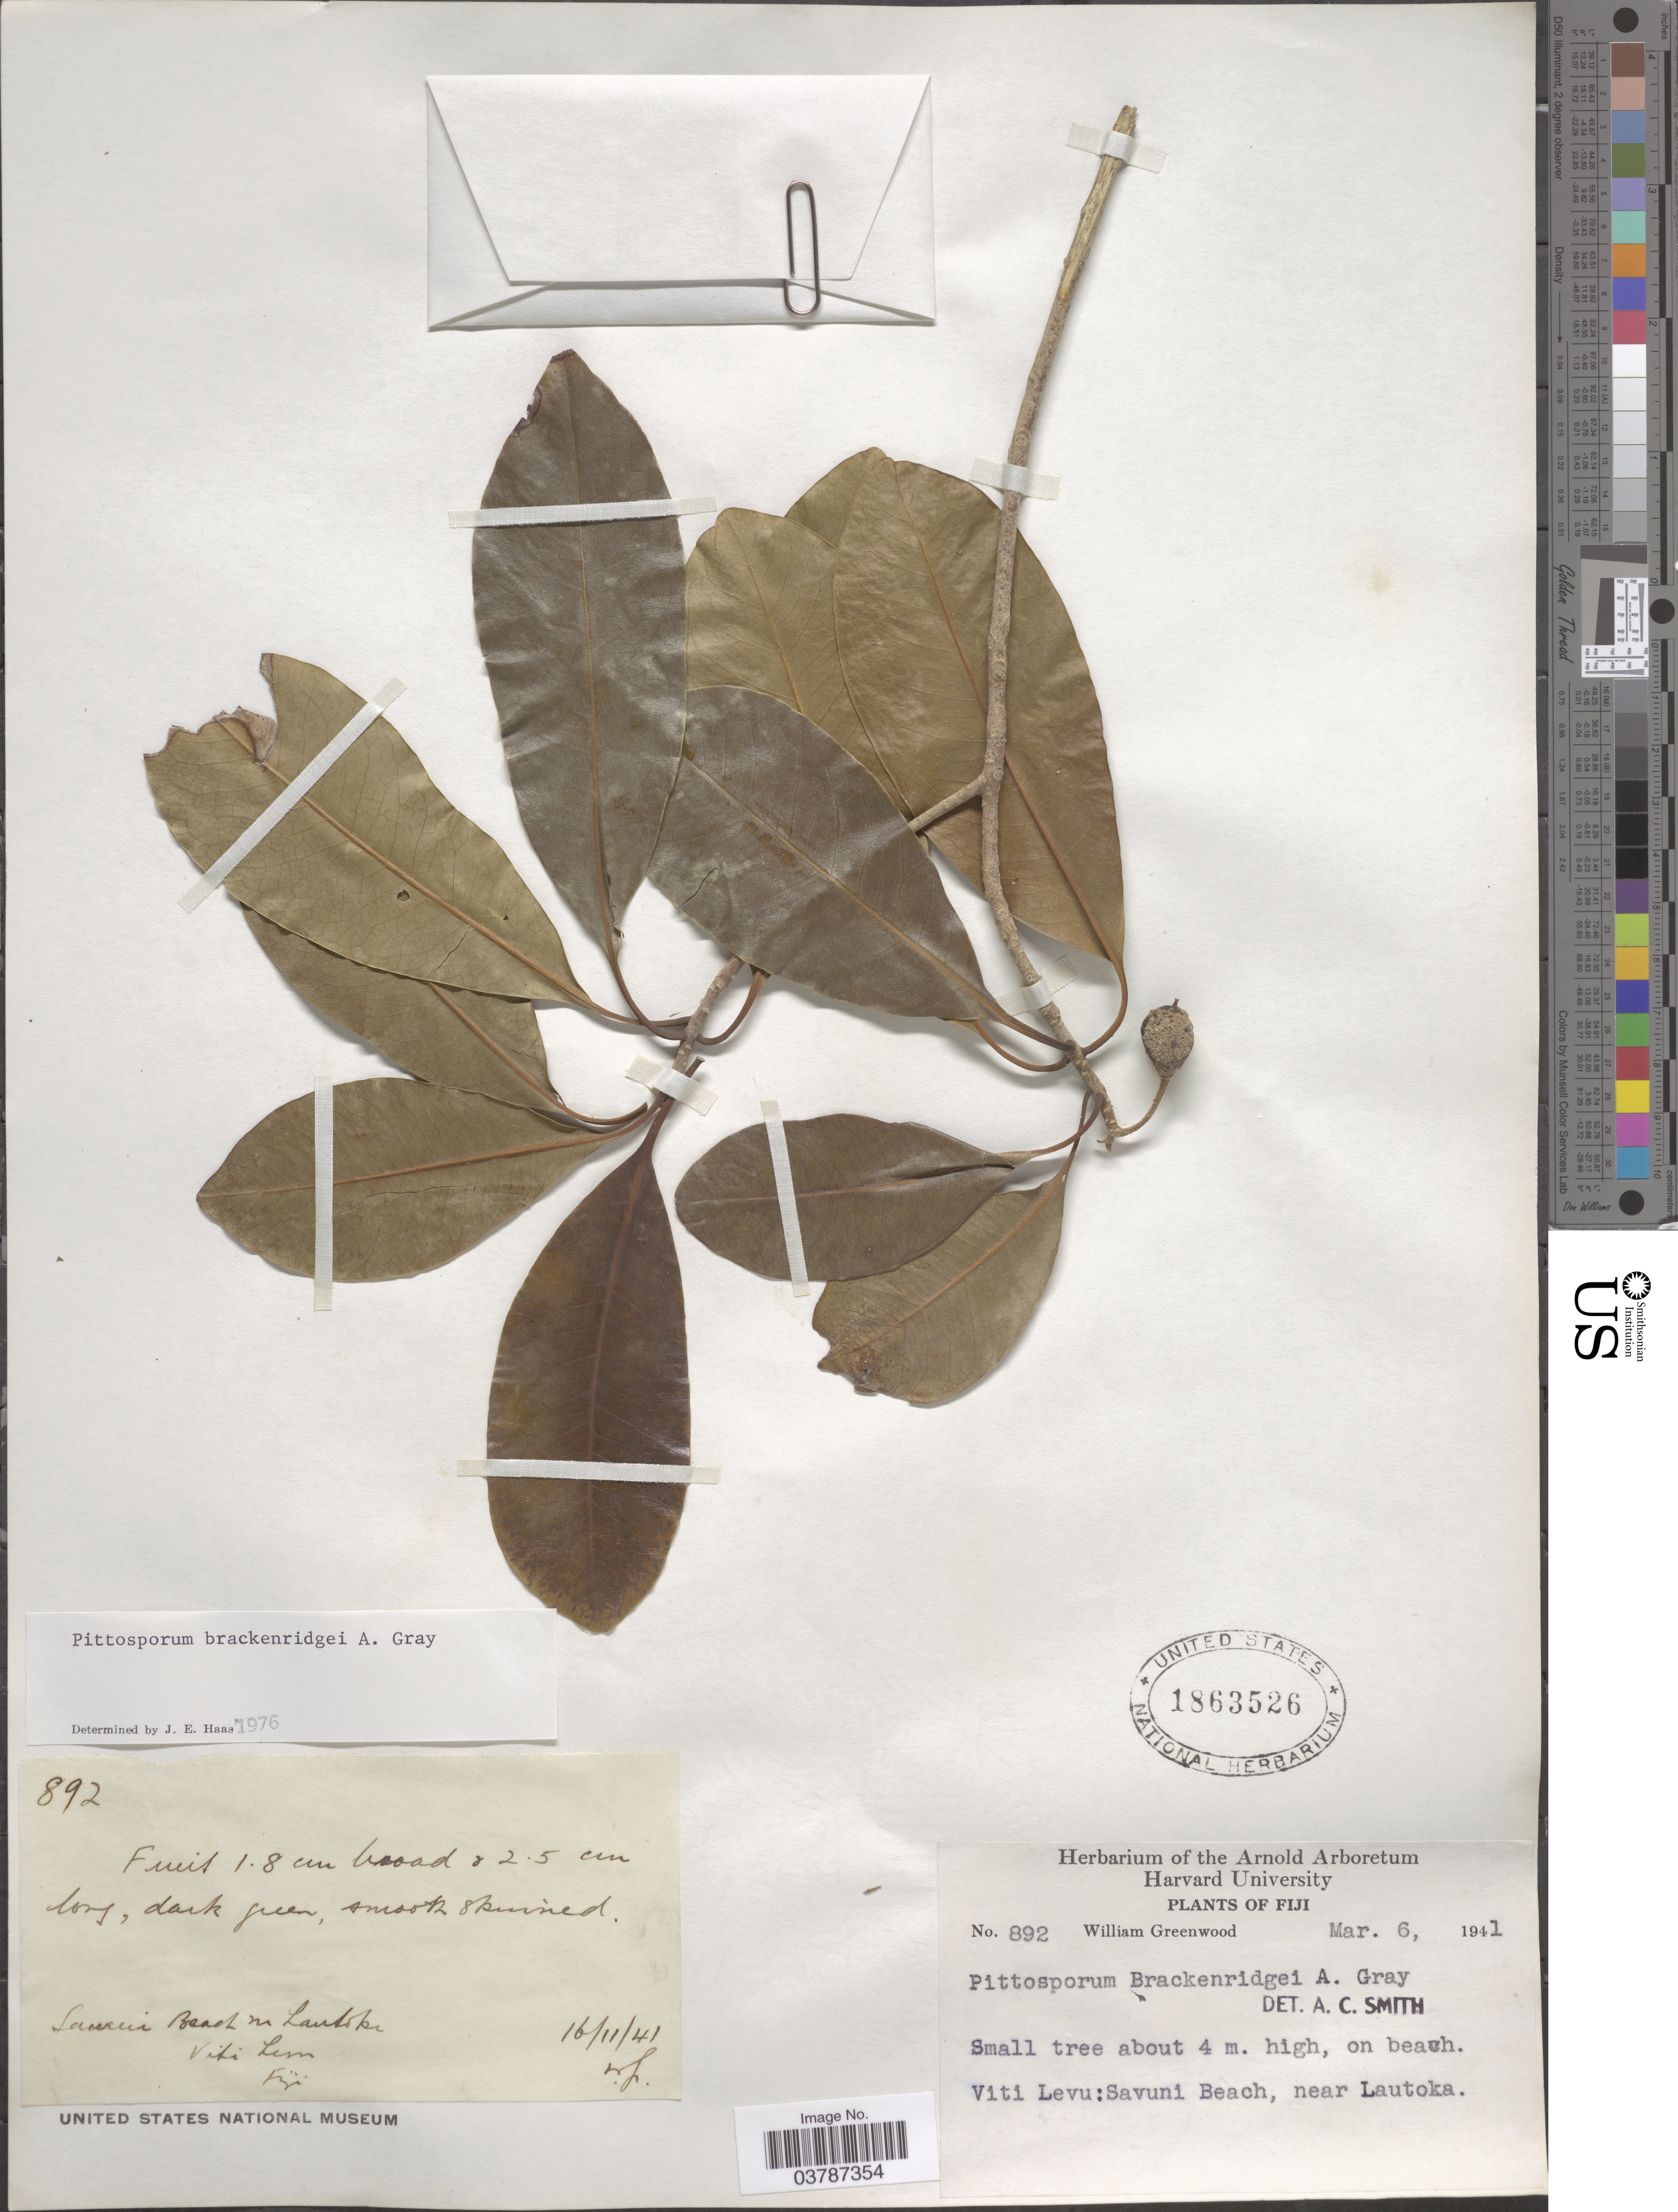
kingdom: Plantae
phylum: Tracheophyta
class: Magnoliopsida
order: Apiales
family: Pittosporaceae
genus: Pittosporum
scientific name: Pittosporum brackenridgei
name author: A. Gray in Wilkes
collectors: W. Greenwood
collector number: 892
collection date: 1941-03-06/1941-11-16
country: Fiji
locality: Viti Levu: Savuni Beach, near Lautoka.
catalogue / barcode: US 1863526